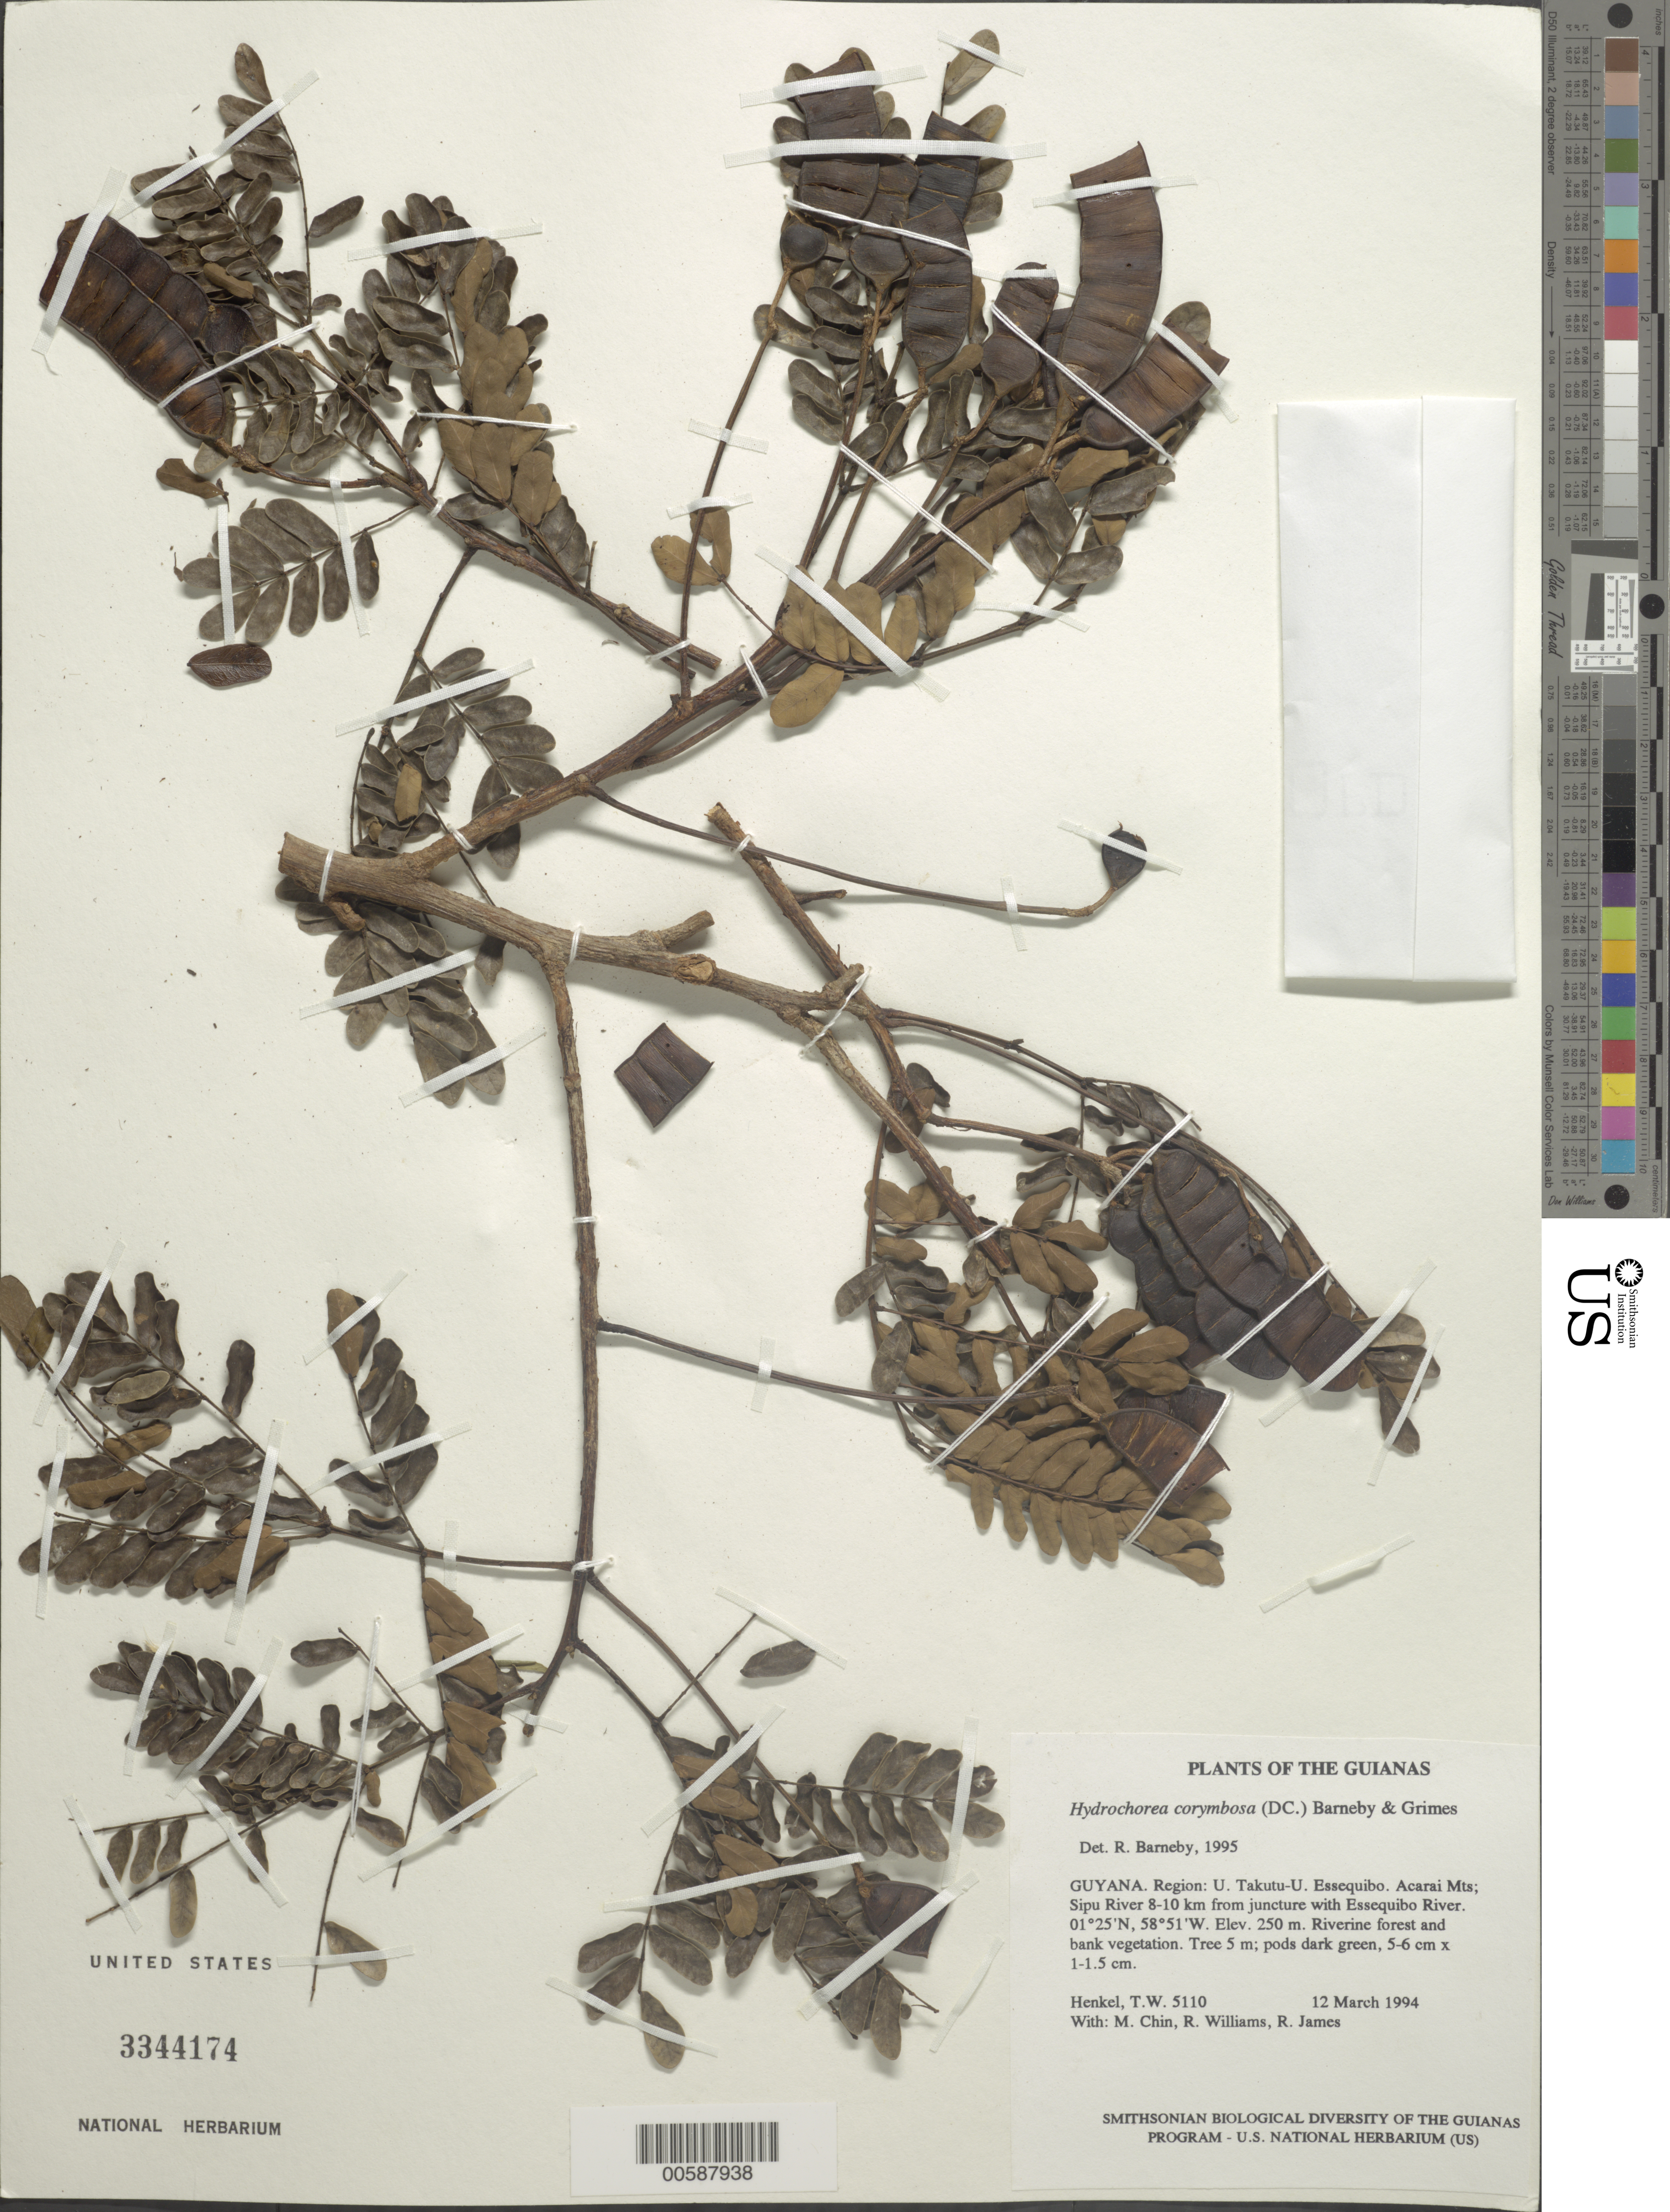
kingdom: Plantae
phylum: Tracheophyta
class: Magnoliopsida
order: Fabales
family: Fabaceae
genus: Hydrochorea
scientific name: Hydrochorea corymbosa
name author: (Rich.) Barneby & J.W. Grimes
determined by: Barneby, Rupert C., (NY)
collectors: T. Henkel, M. Chin, R. Williams & R. James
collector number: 5110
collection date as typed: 12 March 1994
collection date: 1994-03-12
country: Guyana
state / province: U. Takutu-U. Essequibo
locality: Acarai Mts; Sipu River 8-10 km from juncture with Essequibo River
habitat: Riverine forest and bank vegetation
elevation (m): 250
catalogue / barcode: US 3344174